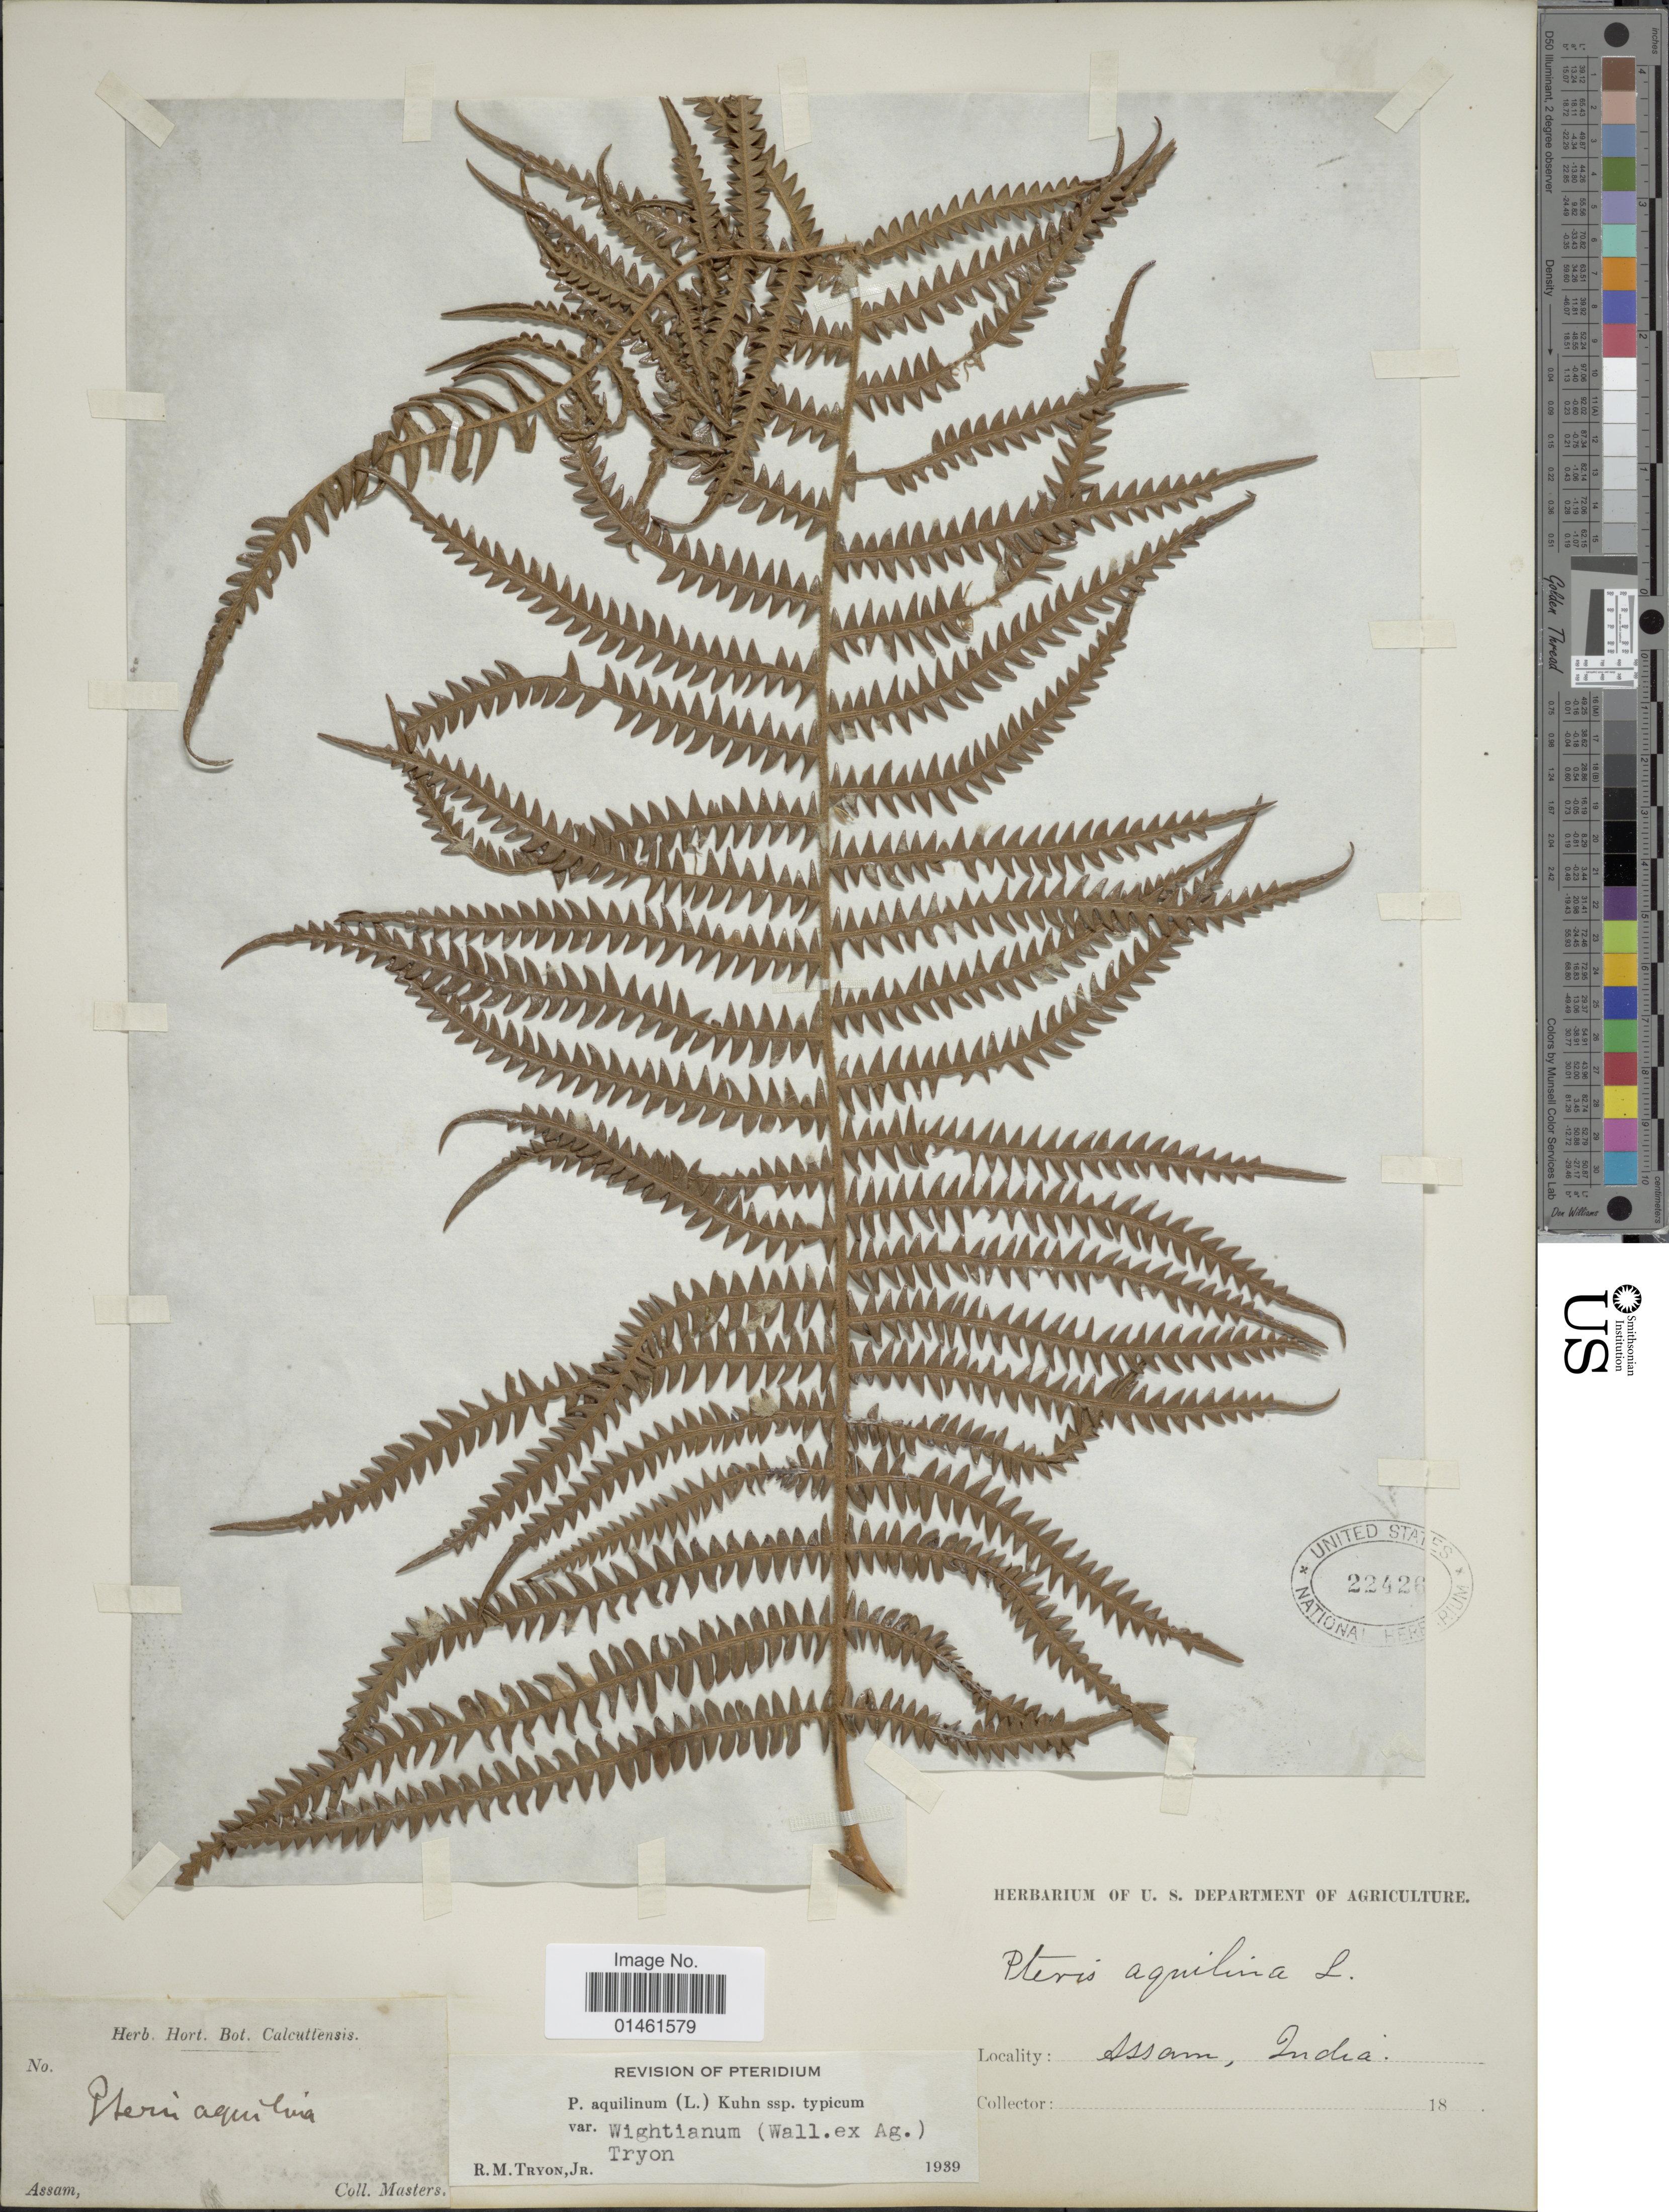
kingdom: Plantae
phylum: Tracheophyta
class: Polypodiopsida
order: Polypodiales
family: Dennstaedtiaceae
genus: Pteridium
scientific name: Pteridium aquilinum var. wightianum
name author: (J. Agardh) R.M. Tryon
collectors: Masters, --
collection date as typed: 18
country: India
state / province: Assam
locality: Assam, India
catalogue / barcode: US 22426